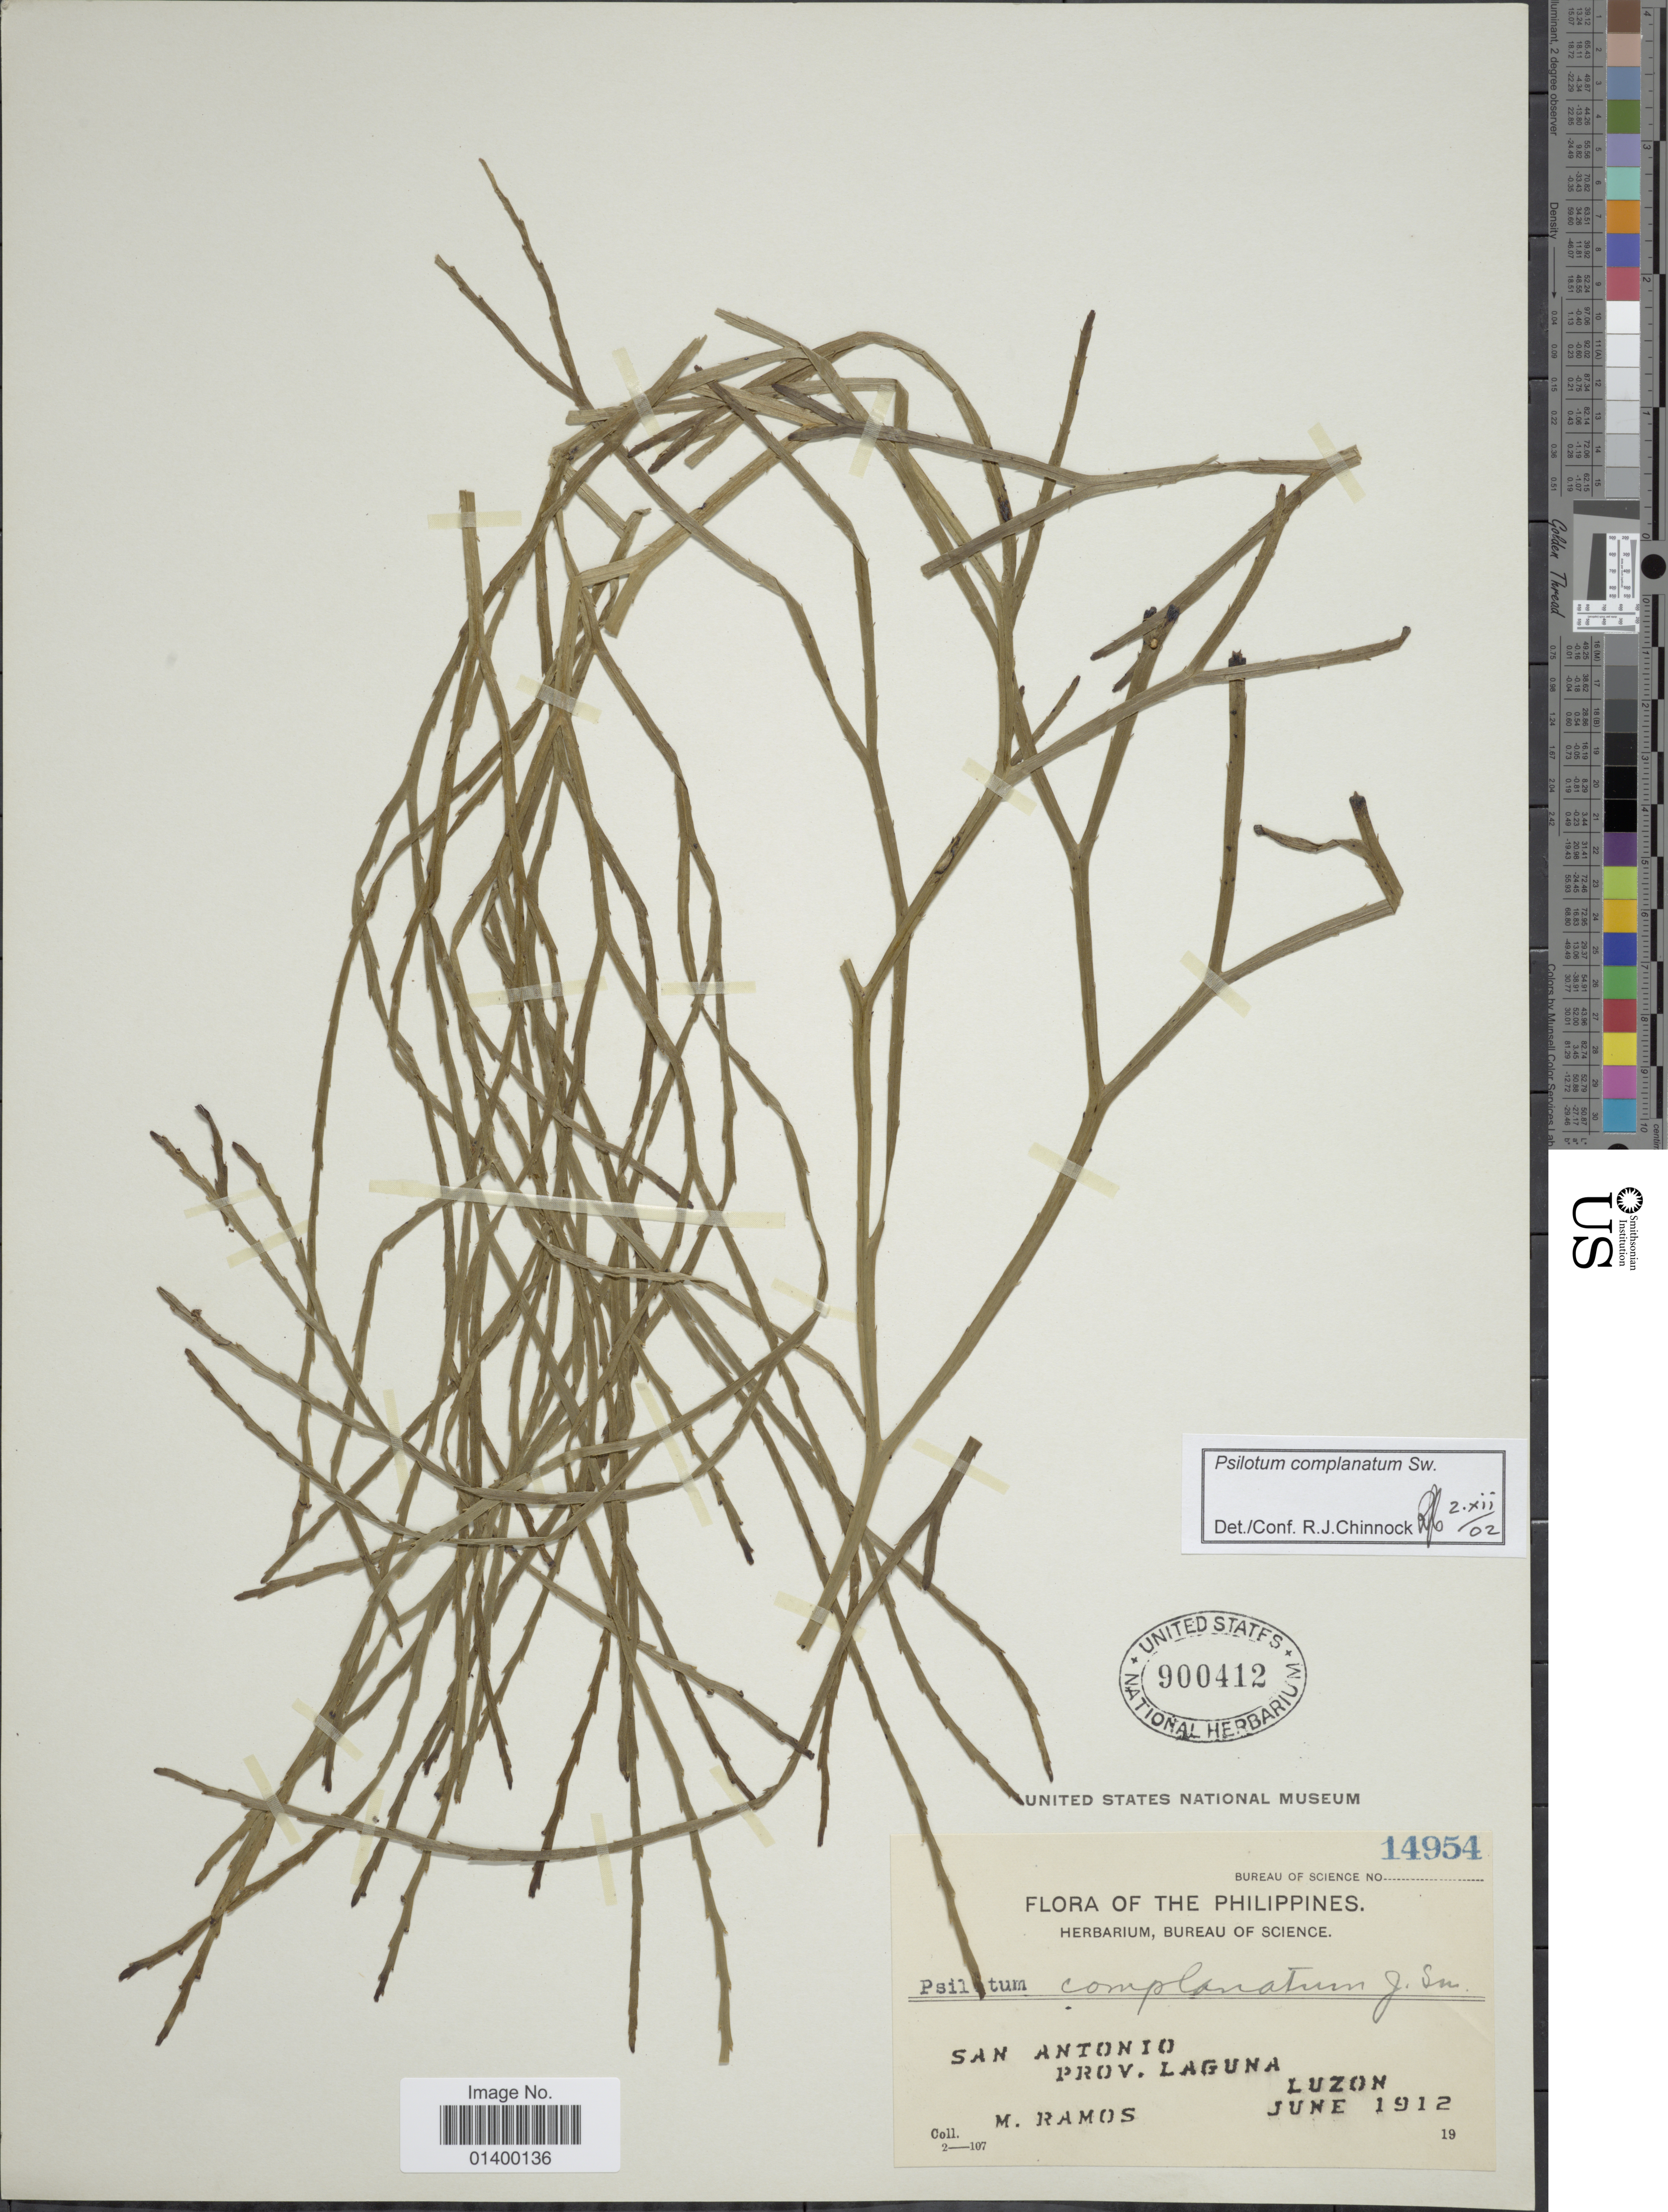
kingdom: Plantae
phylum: Tracheophyta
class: Polypodiopsida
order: Psilotales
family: Psilotaceae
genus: Psilotum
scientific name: Psilotum complanatum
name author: Sw.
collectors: M. Ramos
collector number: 14954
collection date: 1912-06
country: Philippines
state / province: Central Luzon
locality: San Antonio, Prov. Laguna, Luzon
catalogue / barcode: US 900412